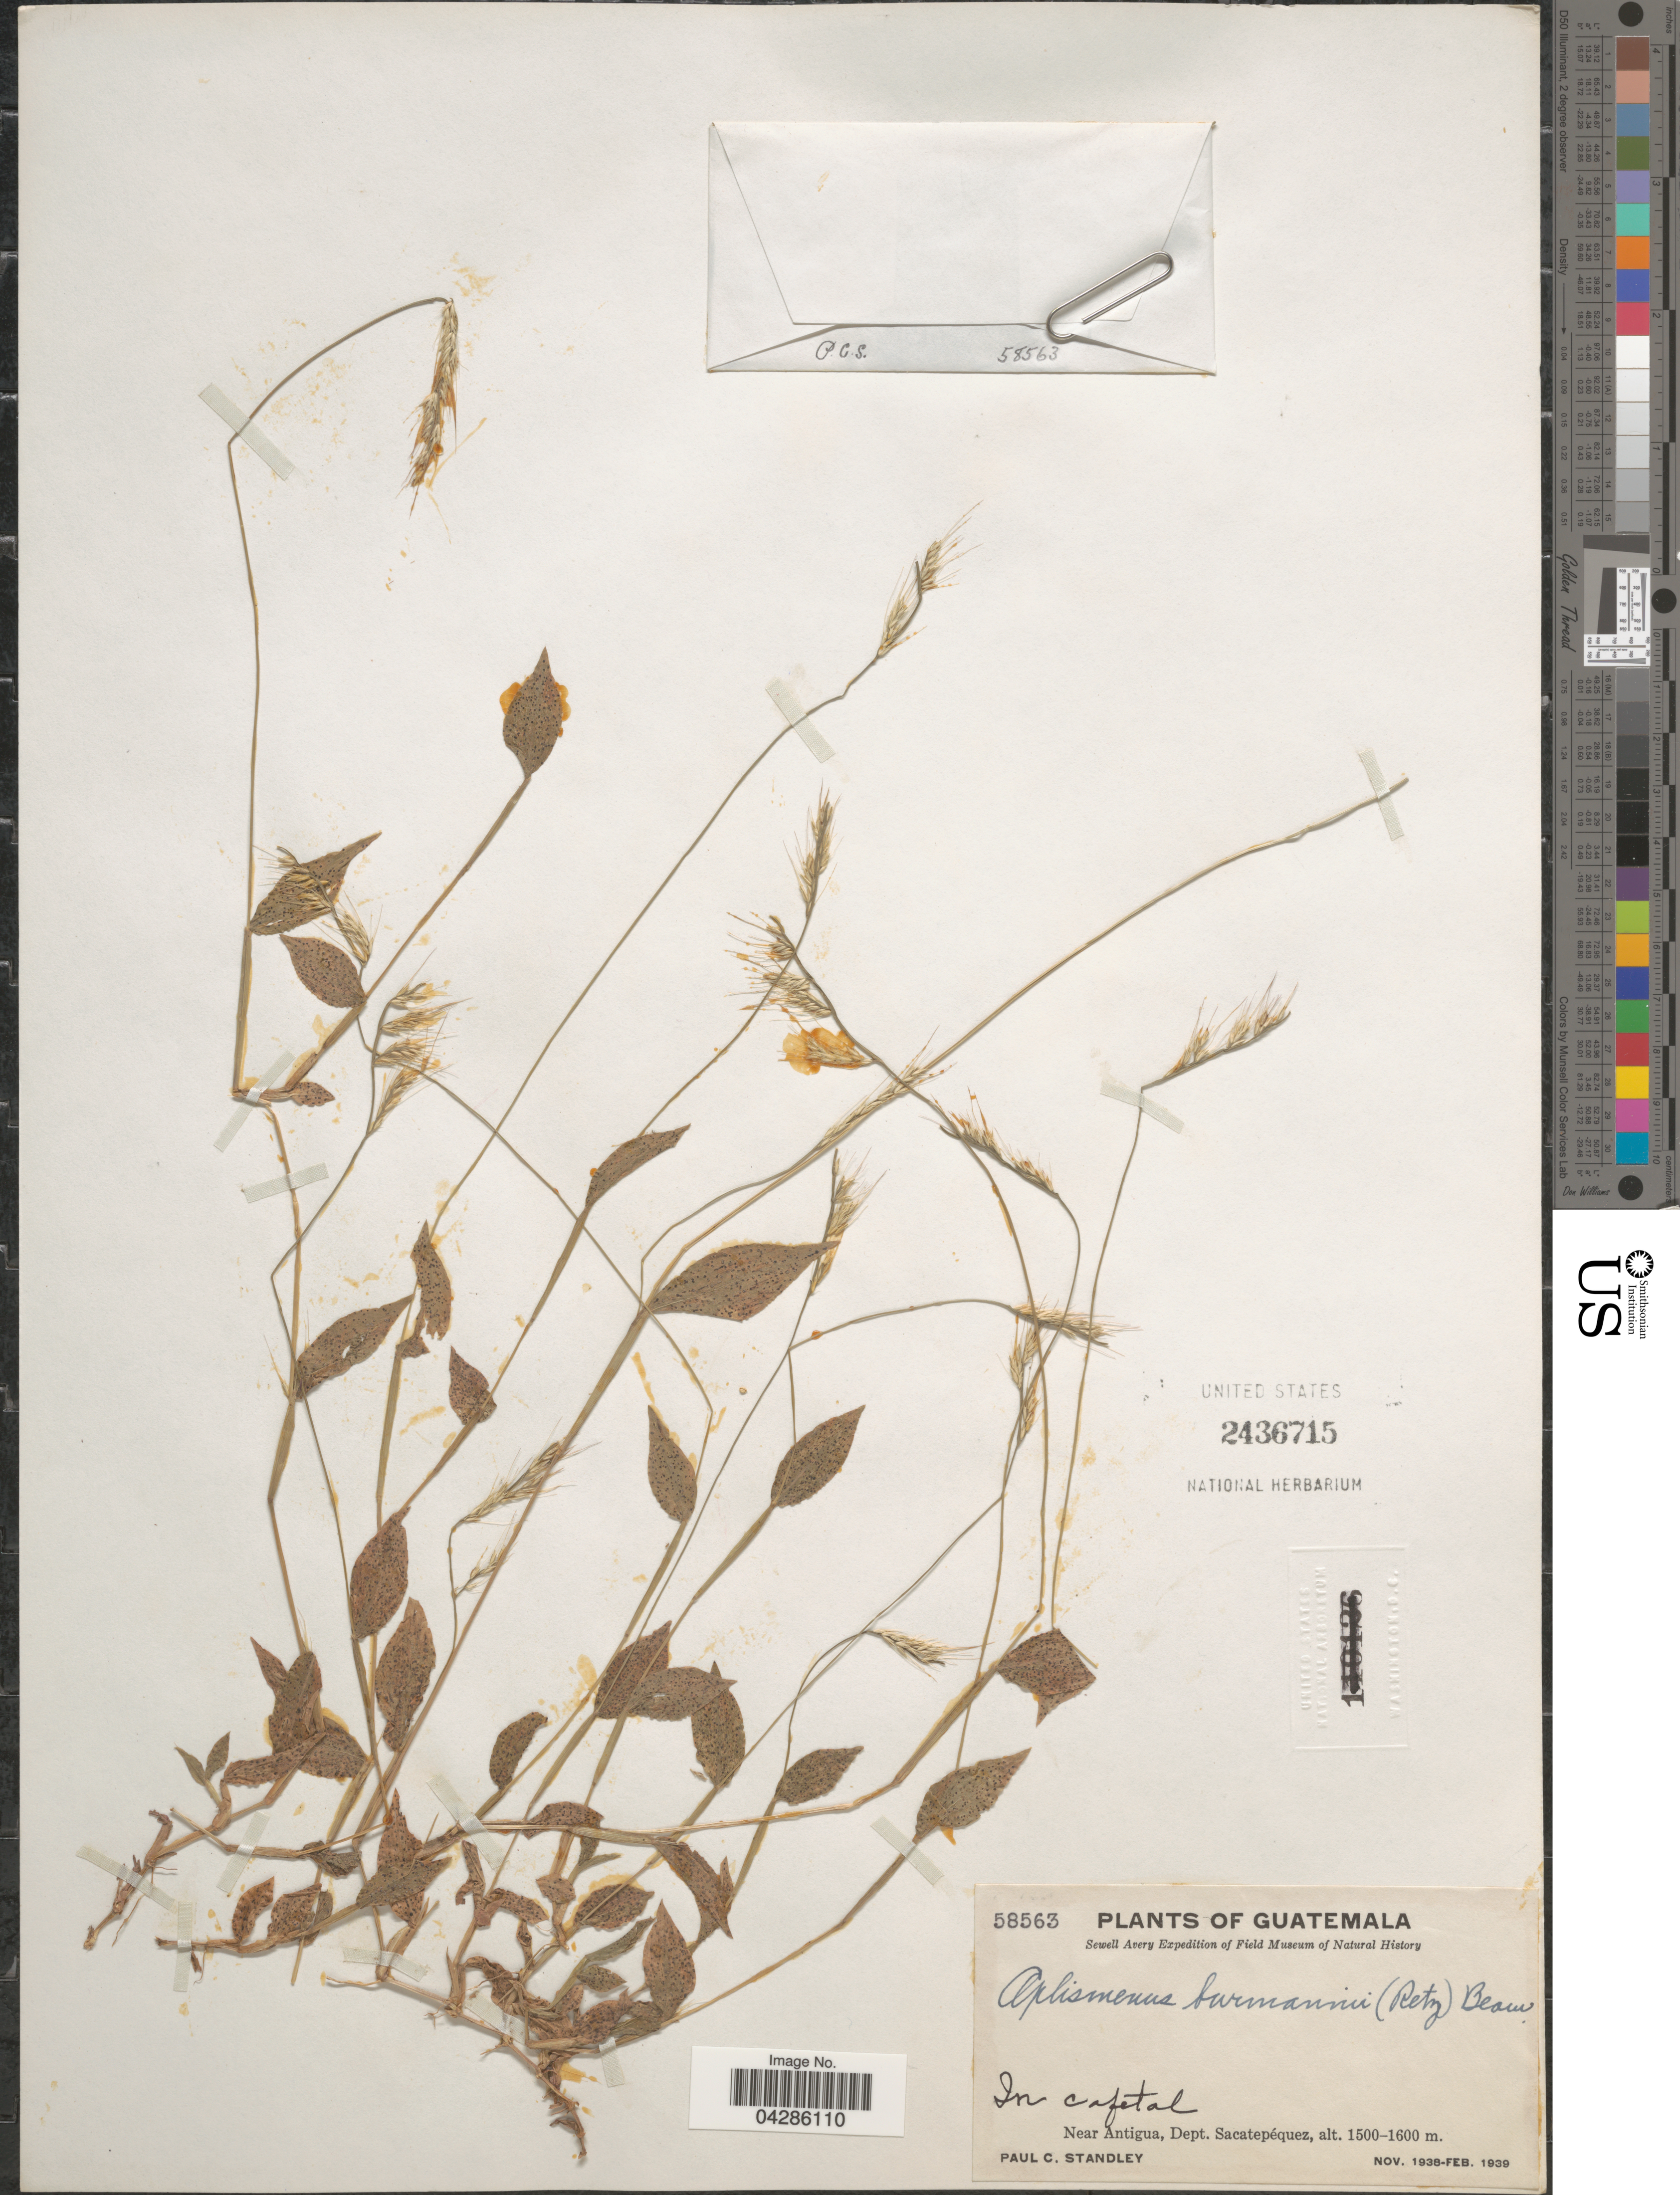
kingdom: Plantae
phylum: Tracheophyta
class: Liliopsida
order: Poales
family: Poaceae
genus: Oplismenus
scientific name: Oplismenus burmannii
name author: (Retz.) P. Beauv.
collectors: P. C. Standley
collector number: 58563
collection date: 1938-11/1939-02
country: Guatemala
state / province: Sacatepequez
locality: Sewell Avery Expedition. In cafetal. Near Antigua, Dept. Sacatepéquez.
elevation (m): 1500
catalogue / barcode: US 2436715